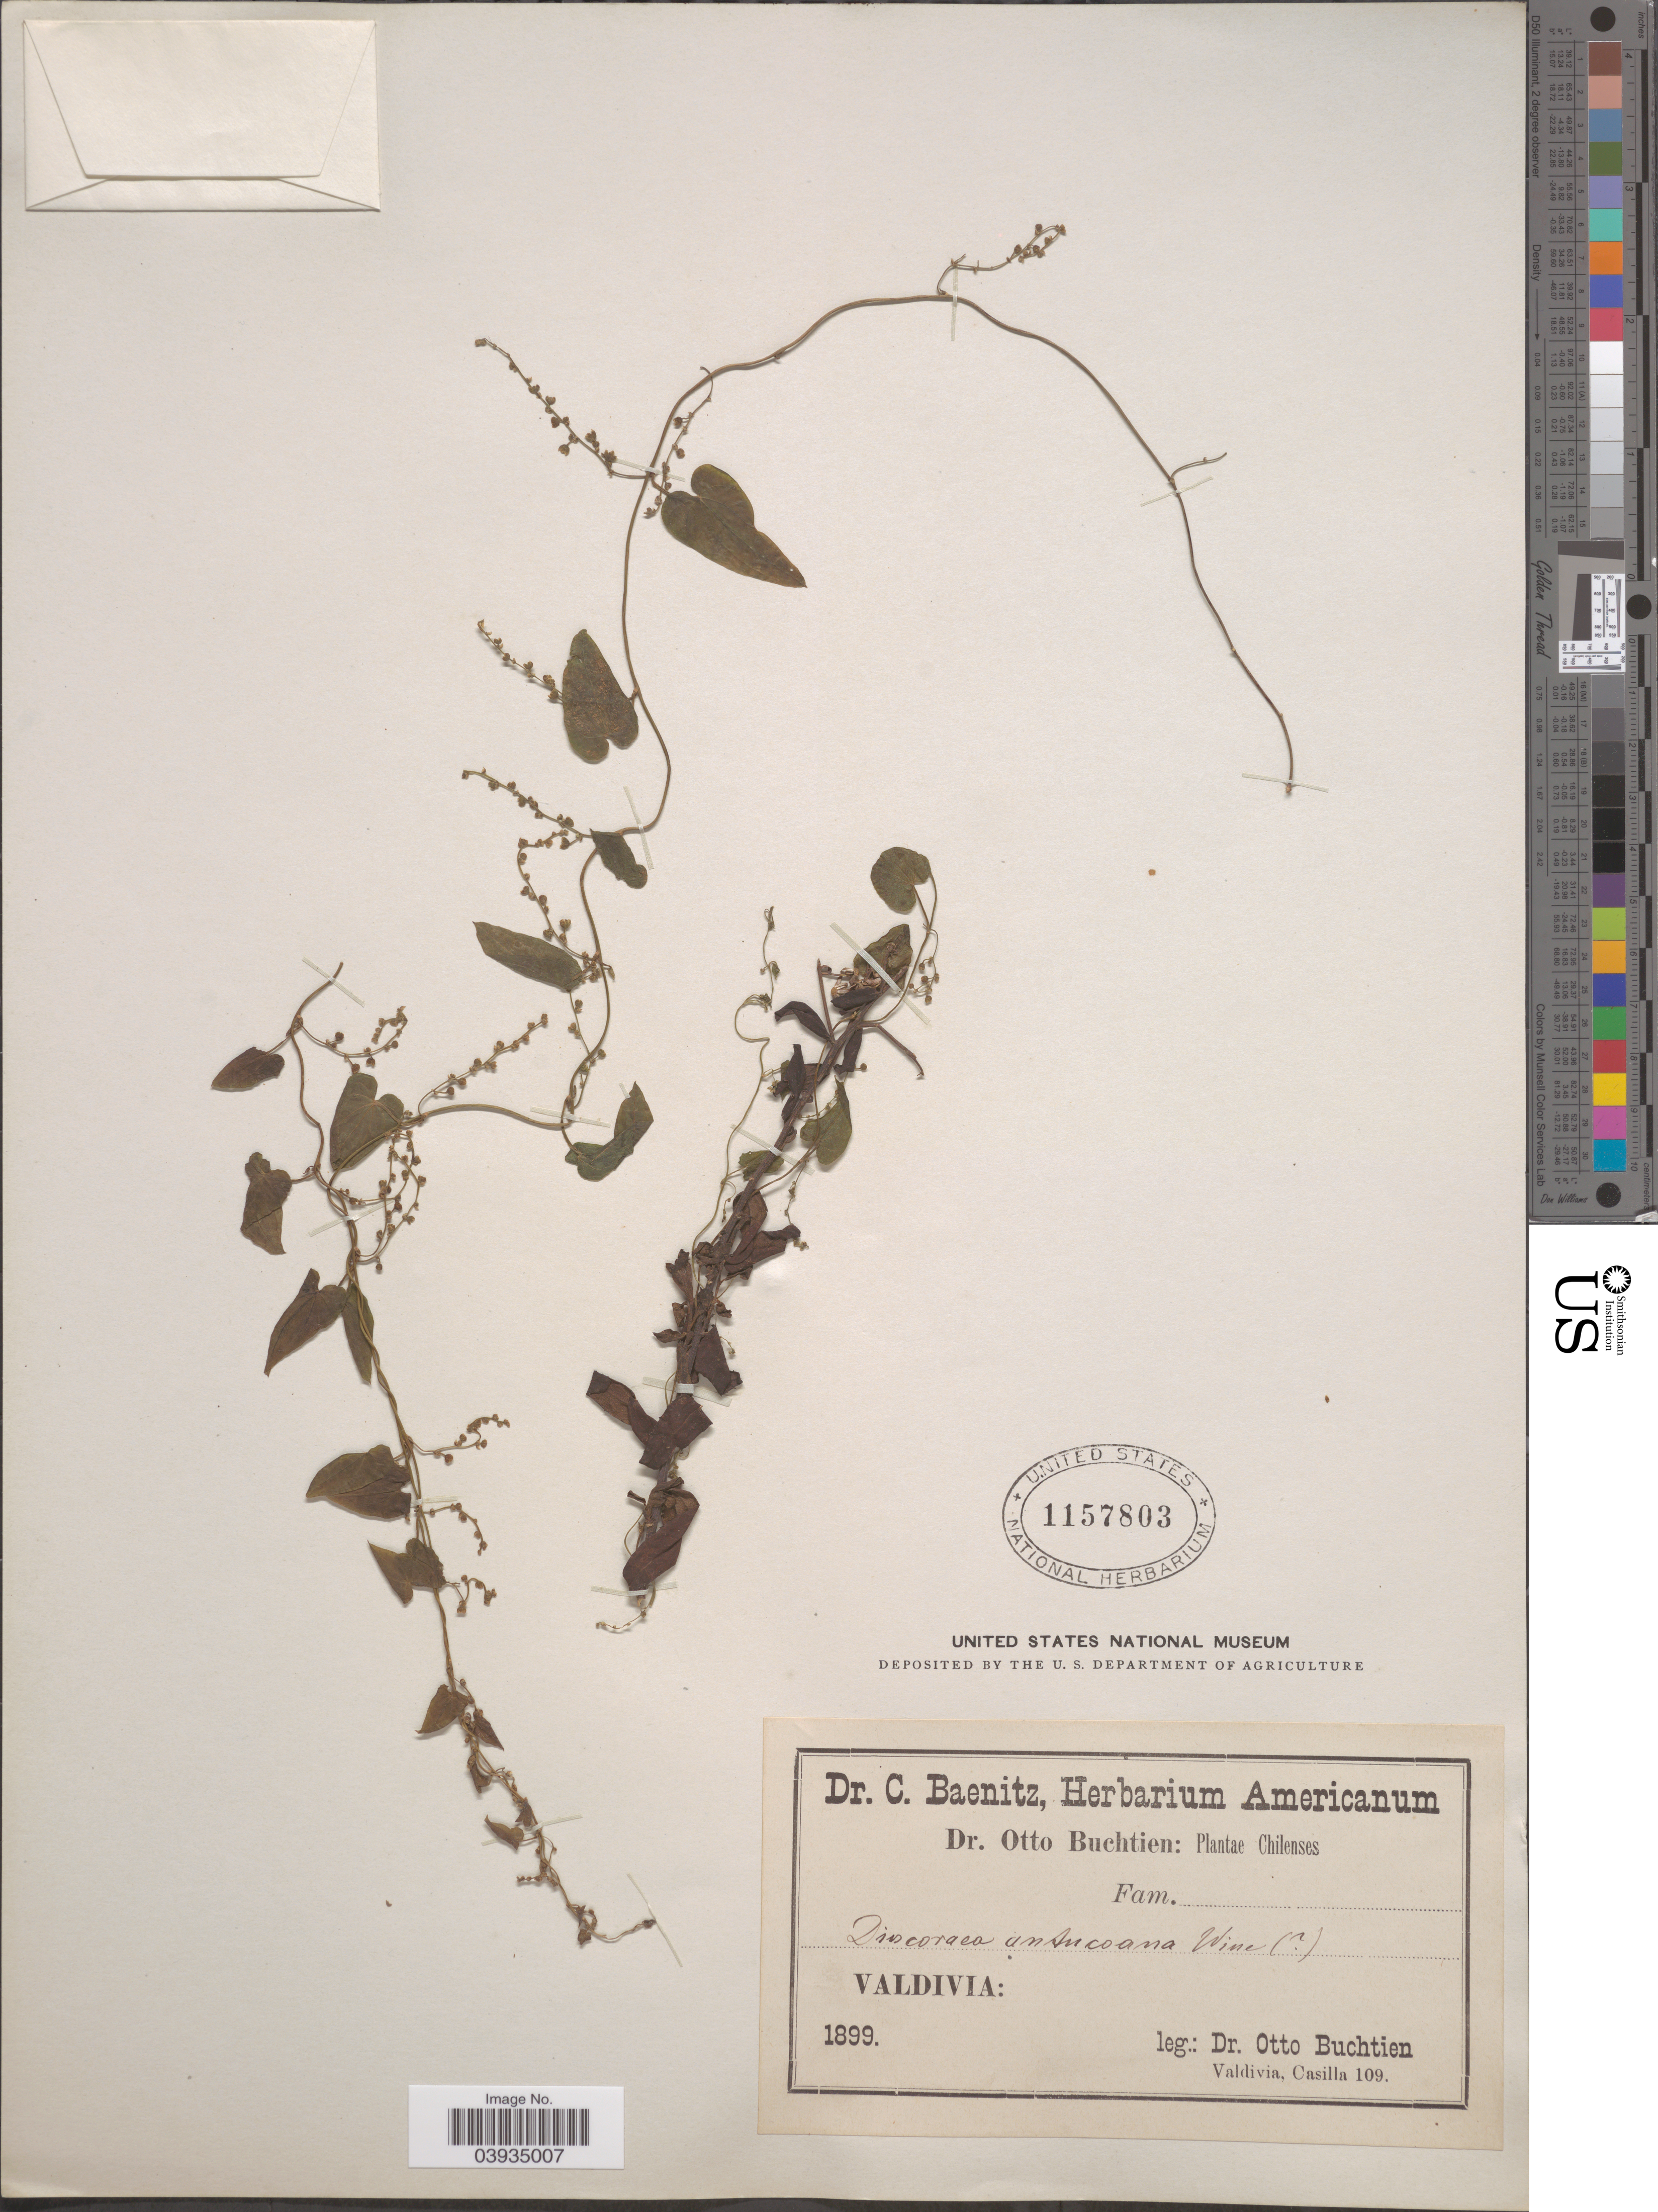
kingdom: Plantae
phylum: Tracheophyta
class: Liliopsida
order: Dioscoreales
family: Dioscoreaceae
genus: Dioscorea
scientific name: Dioscorea antucoana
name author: Uline ex R. Knuth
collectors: O. Buchtien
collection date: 1899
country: Chile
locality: Valdivia.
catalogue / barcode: US 1157803